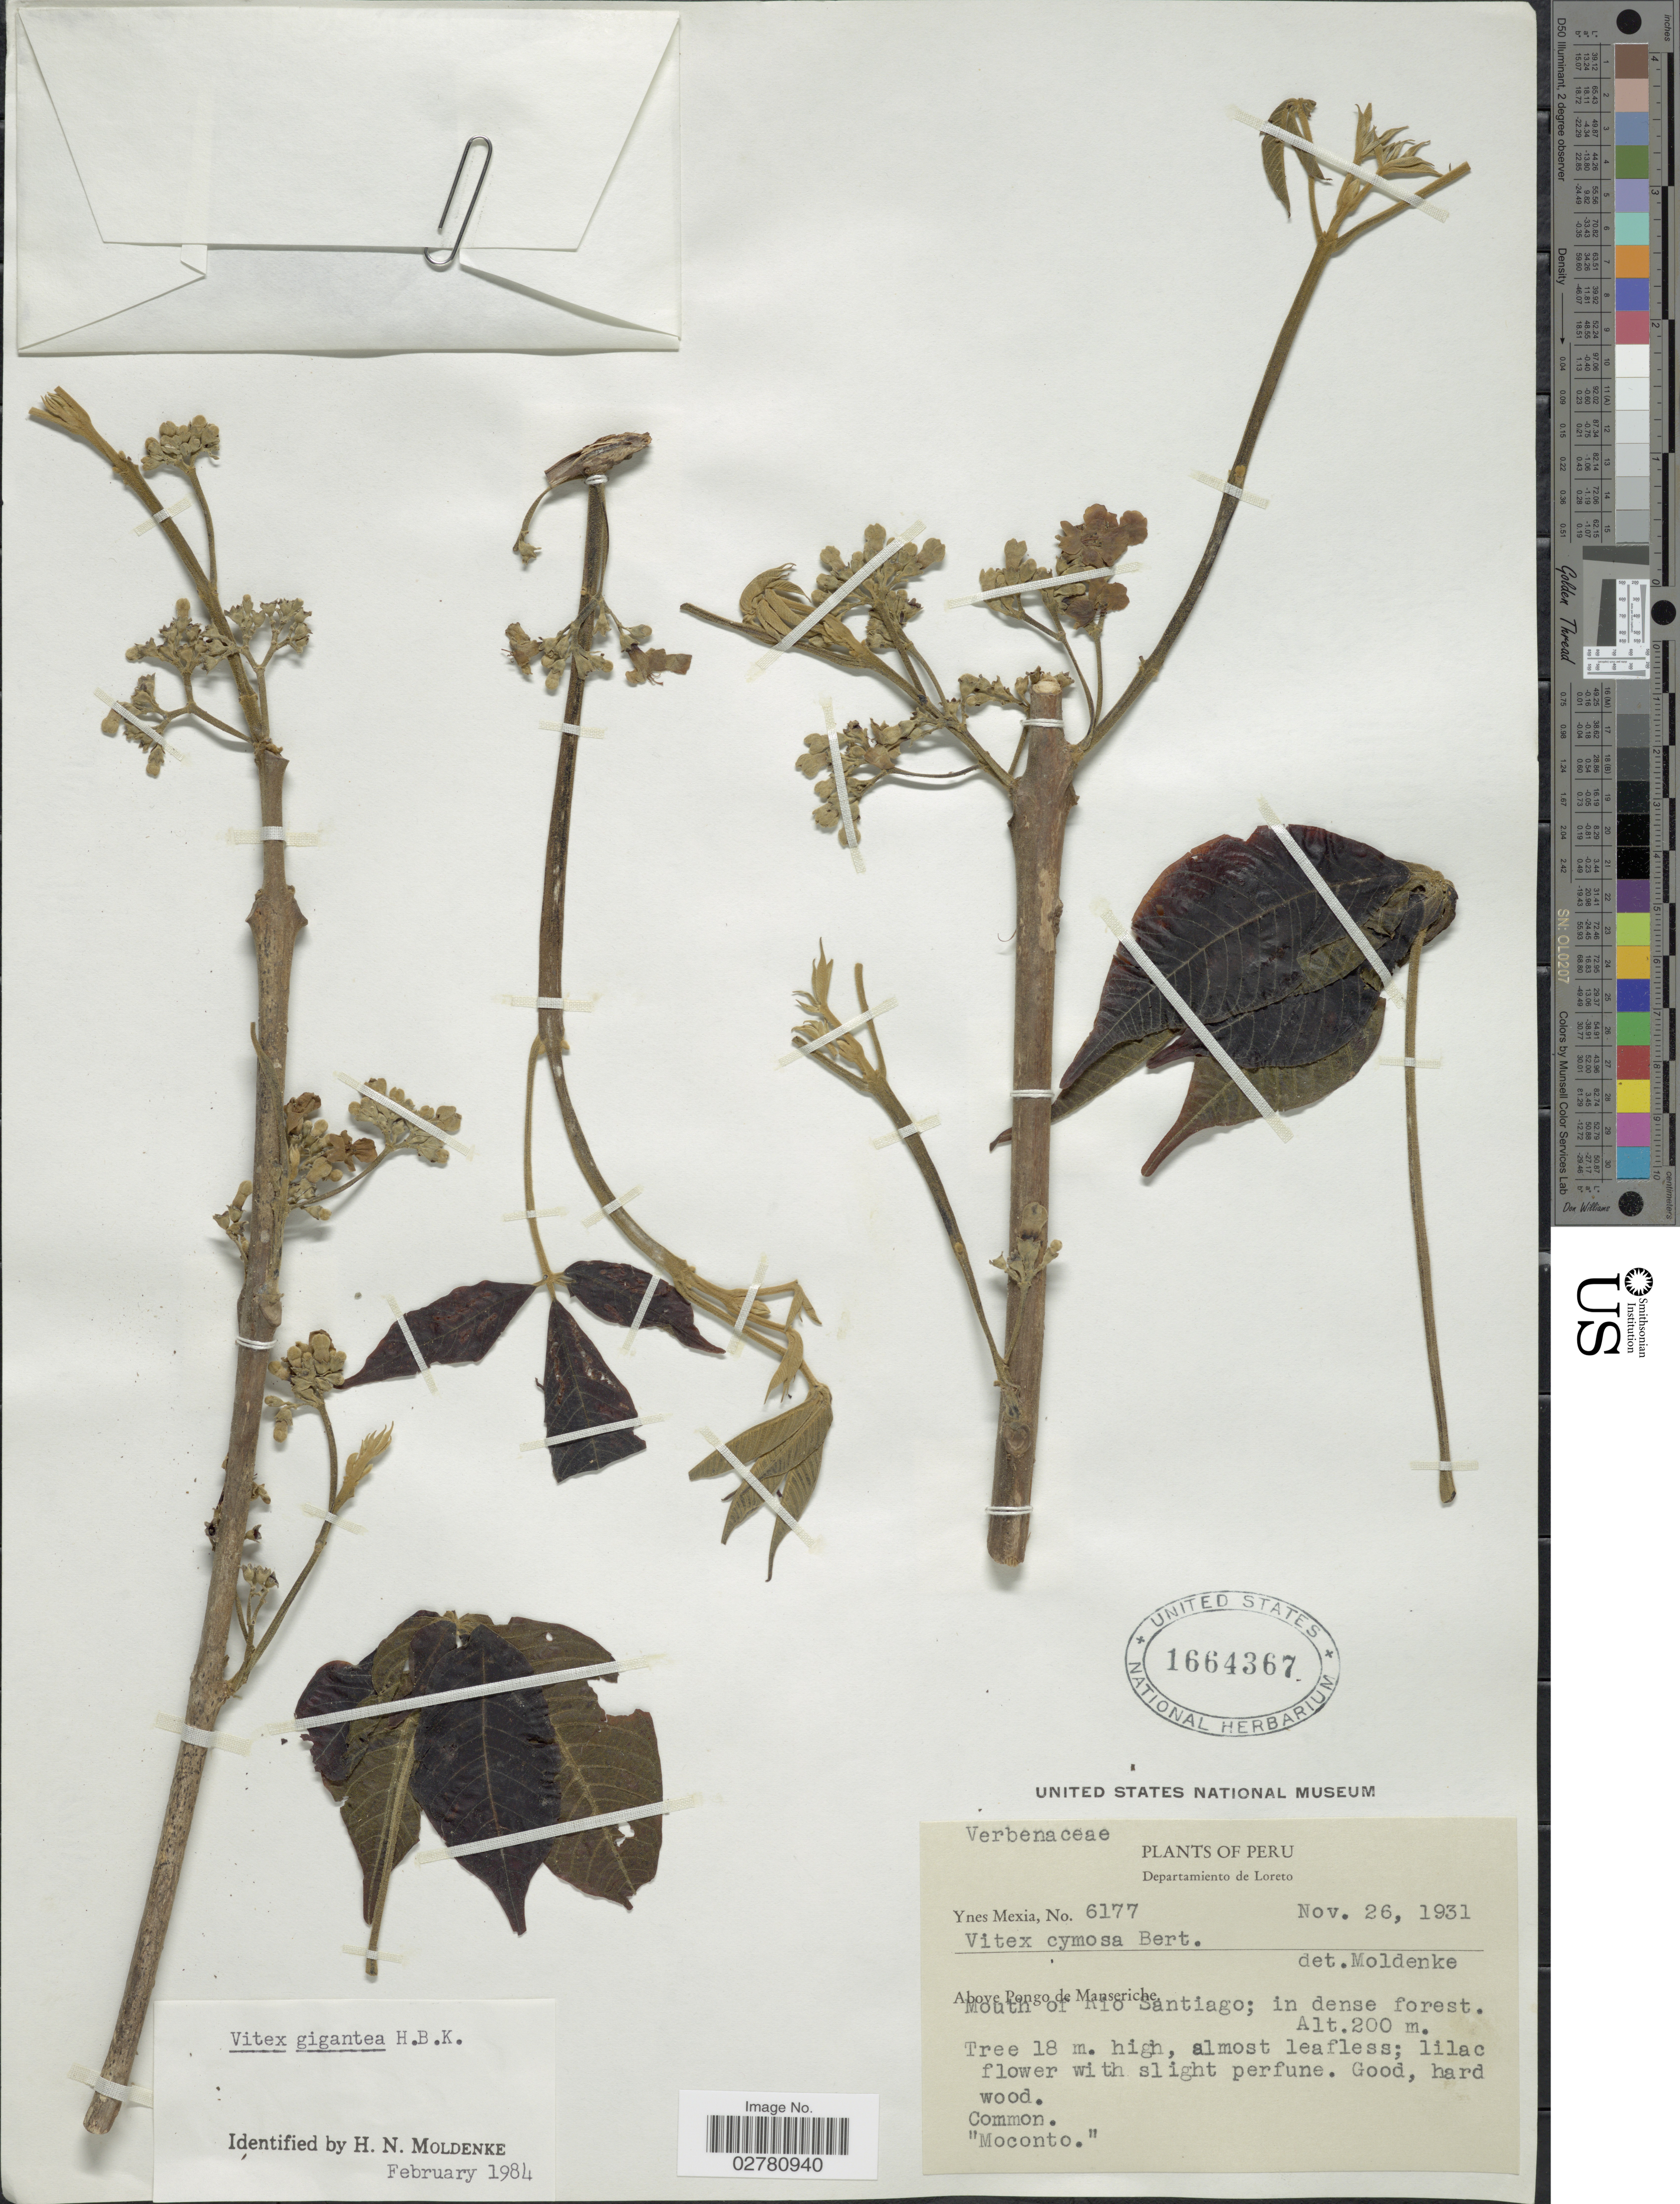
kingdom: Plantae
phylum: Tracheophyta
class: Magnoliopsida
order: Lamiales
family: Lamiaceae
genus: Vitex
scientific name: Vitex gigantea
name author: Kunth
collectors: Y. Mexia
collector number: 6177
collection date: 1931-11-26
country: Peru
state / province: Loreto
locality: Departamiento de Loreto. Above Pongo de Manseriche. Mouth of Rio Santiago; in dense forest.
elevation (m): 200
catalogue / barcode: US 1664367